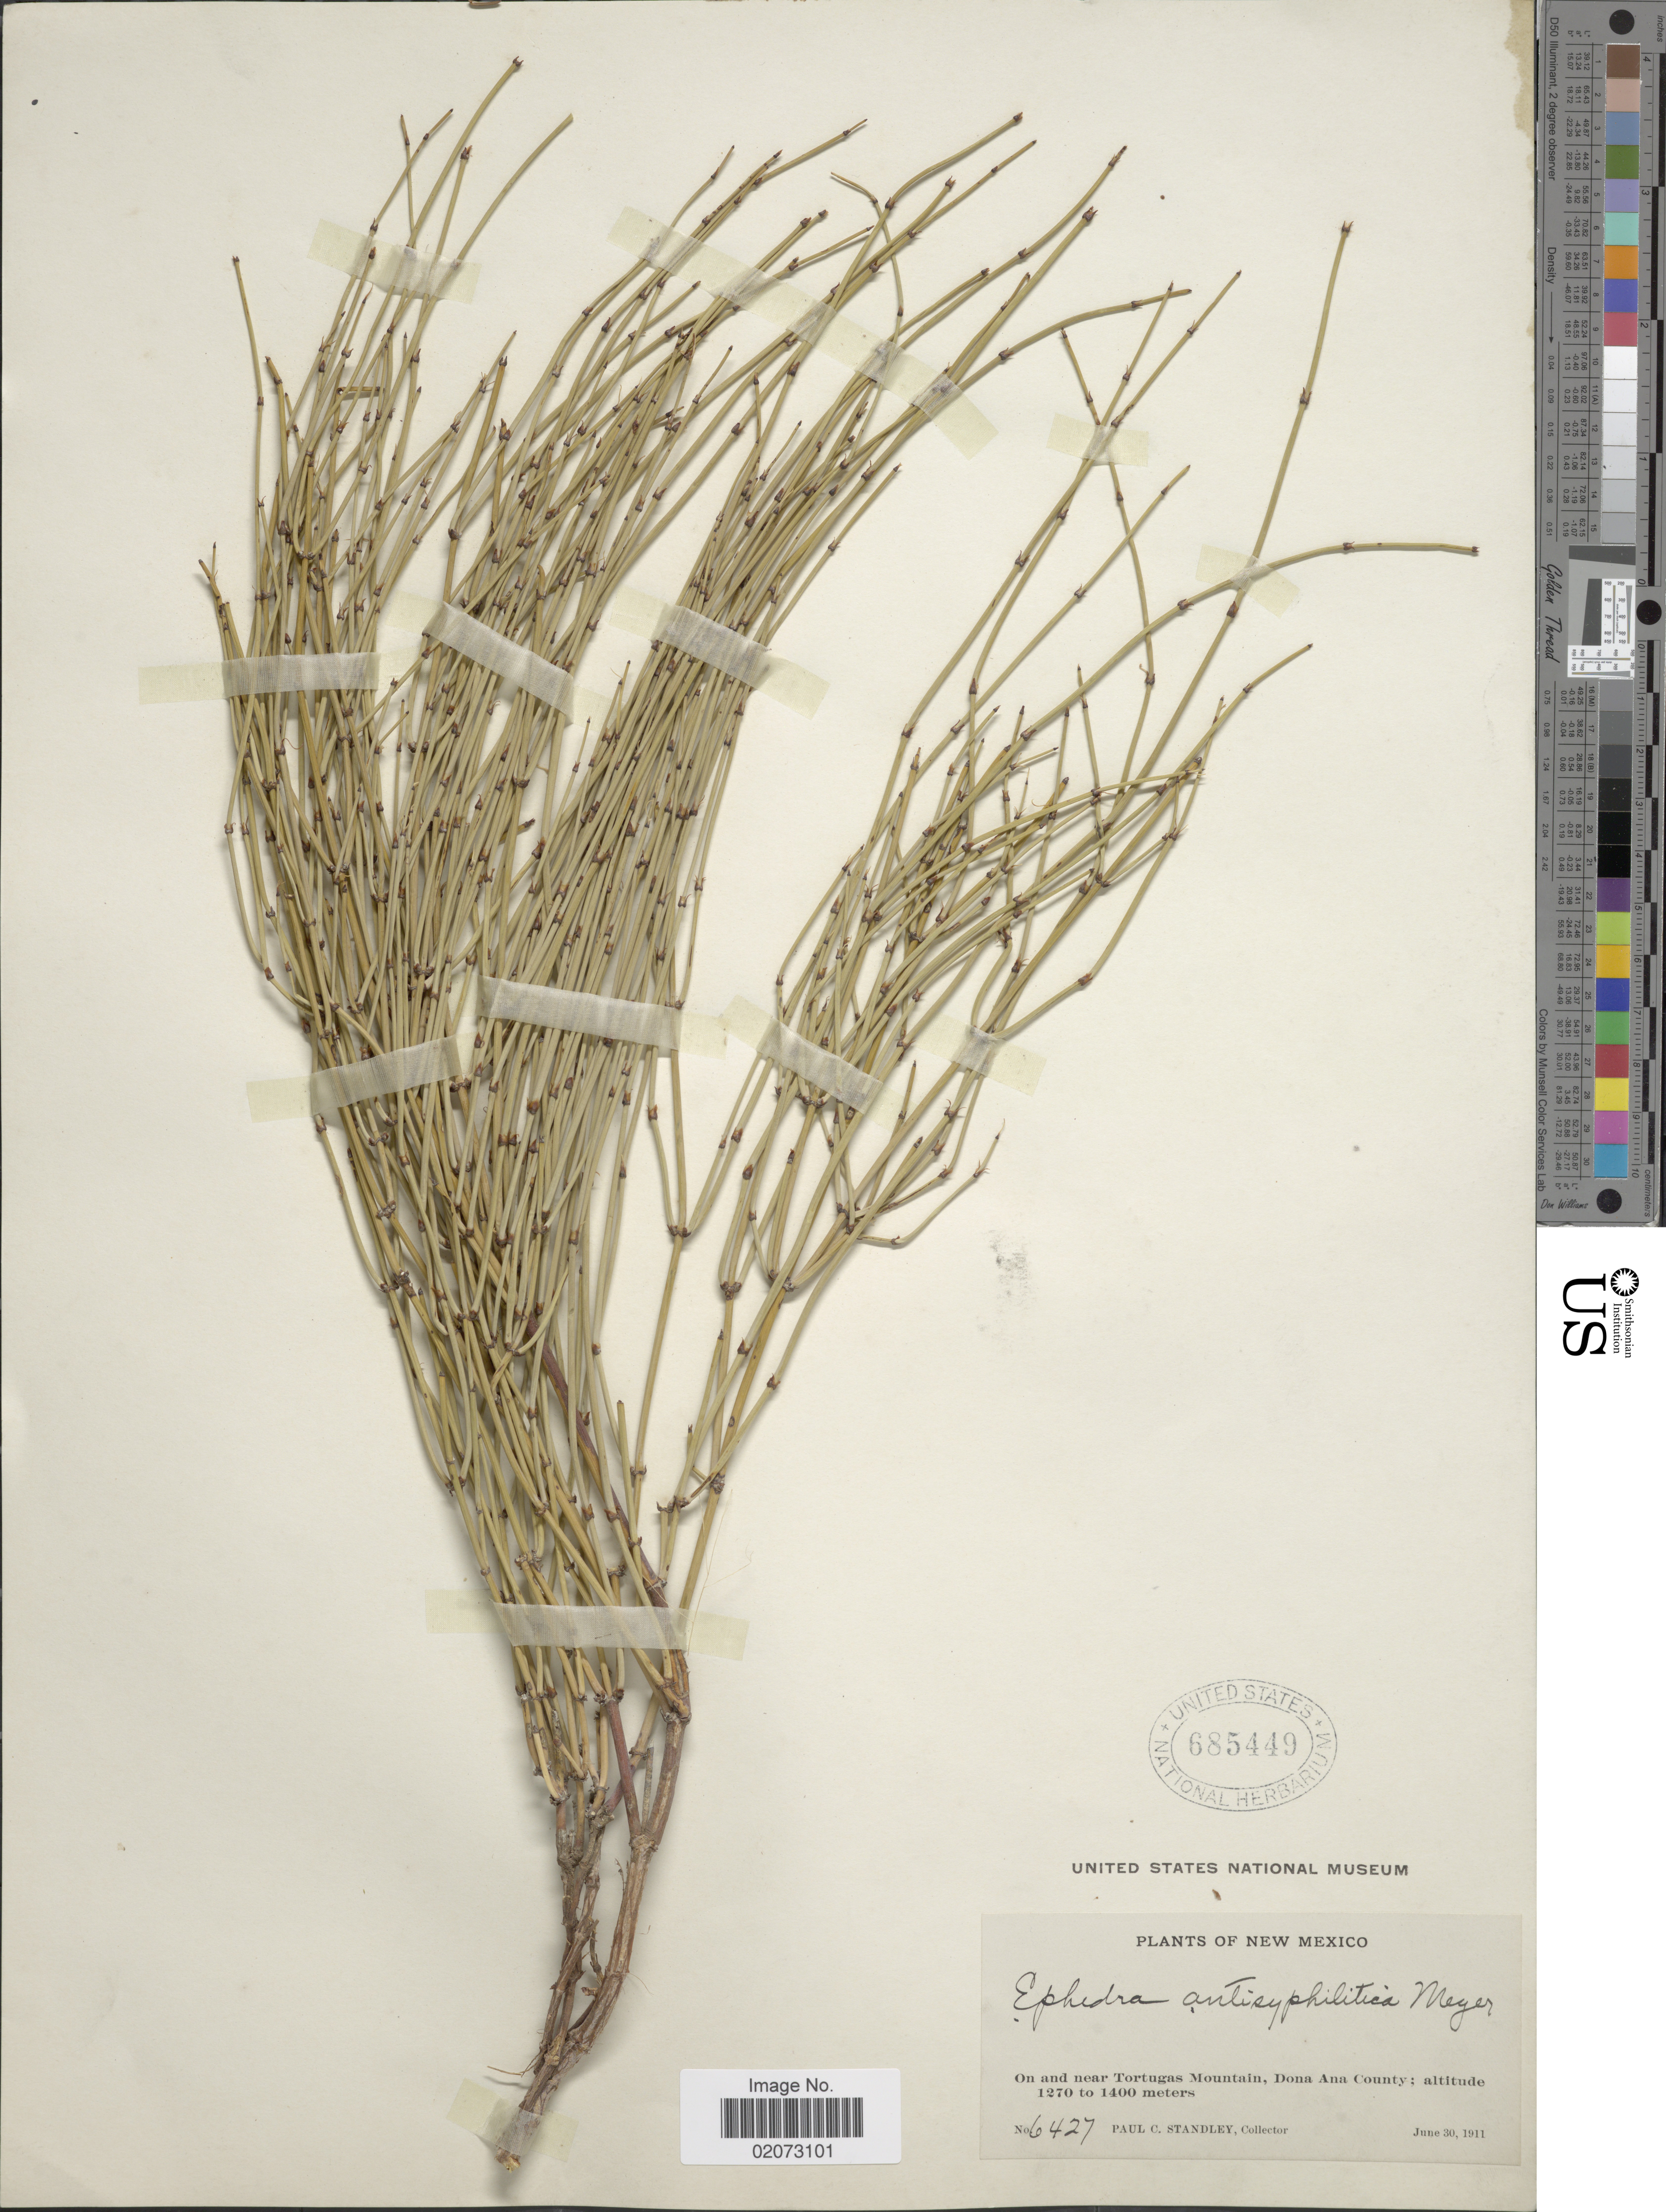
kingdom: Plantae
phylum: Tracheophyta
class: Gnetopsida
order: Ephedrales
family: Ephedraceae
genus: Ephedra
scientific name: Ephedra antisyphilitica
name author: Berland. ex C.A. Mey.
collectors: P. C. Standley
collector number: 6427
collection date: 1911-06-30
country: United States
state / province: New Mexico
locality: On and near Tortugas Mountain, Dona Ana County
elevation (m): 1270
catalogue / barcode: US 685449